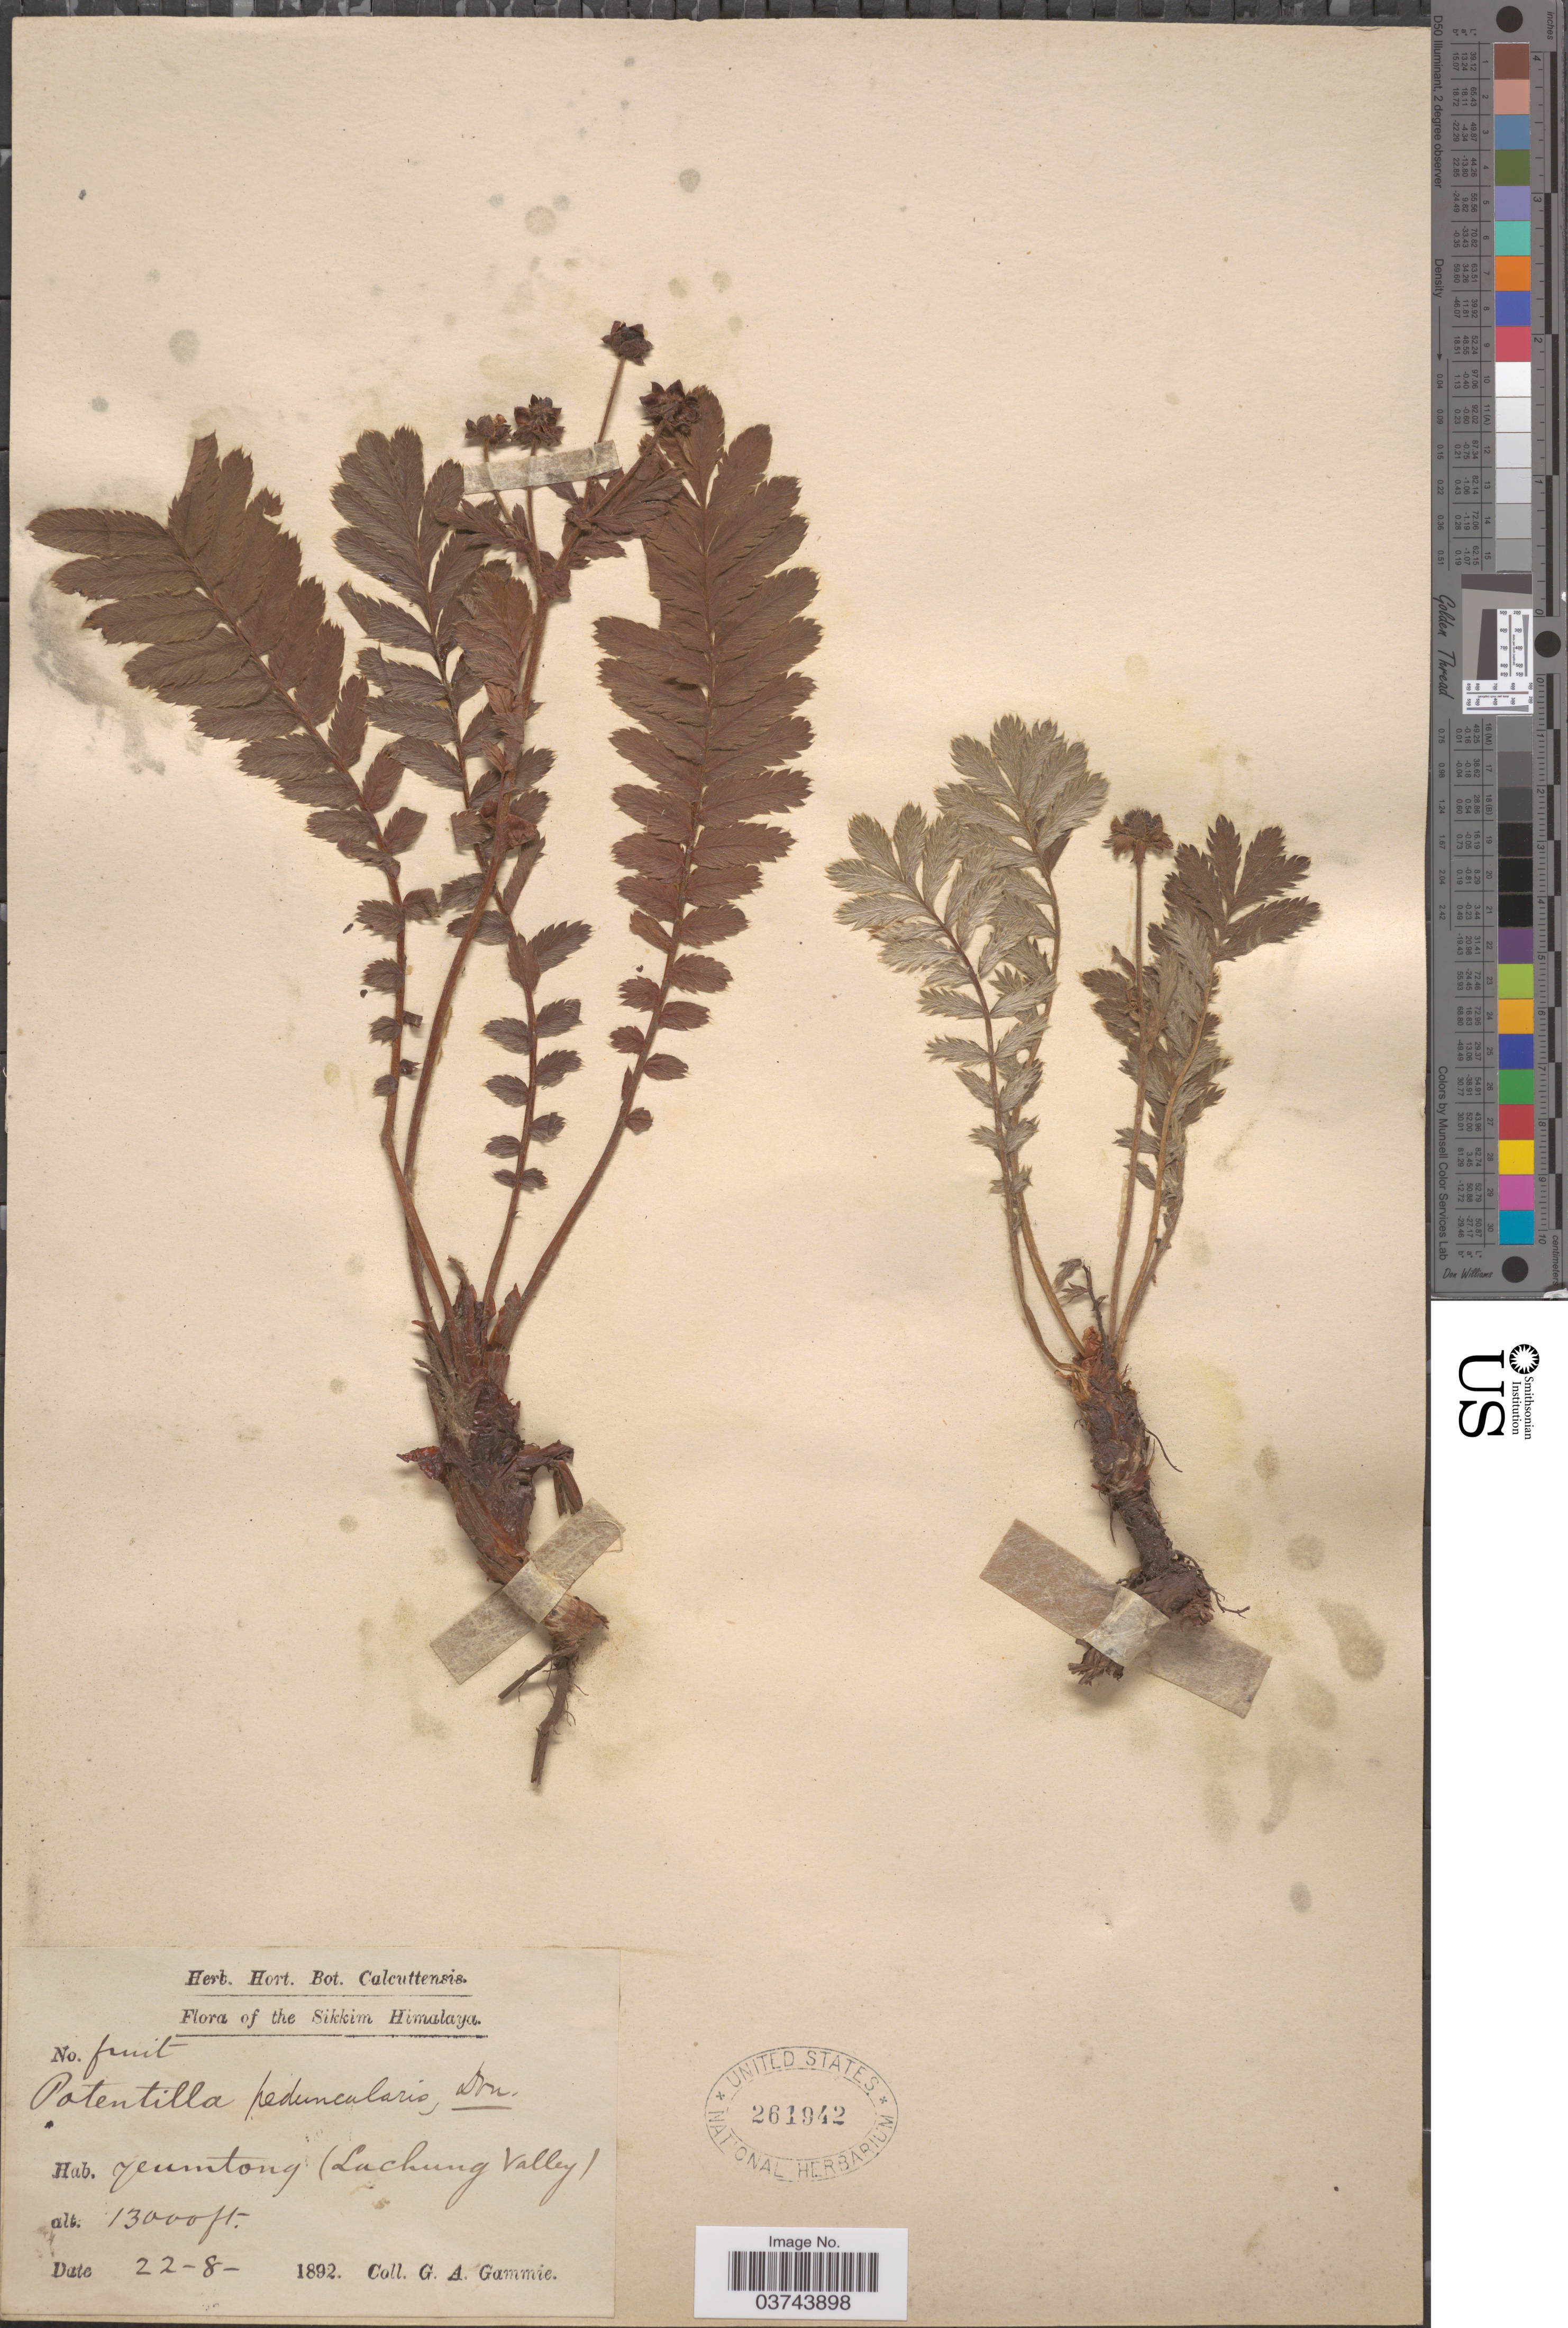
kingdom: Plantae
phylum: Tracheophyta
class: Magnoliopsida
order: Rosales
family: Rosaceae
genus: Potentilla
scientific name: Potentilla peduncularis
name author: D. Don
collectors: G. Gammie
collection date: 1892-08-22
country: India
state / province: Sikkim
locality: The Sikkim Himalaya. Yeumtong (Lachung Valley).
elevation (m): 3962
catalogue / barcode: US 261942